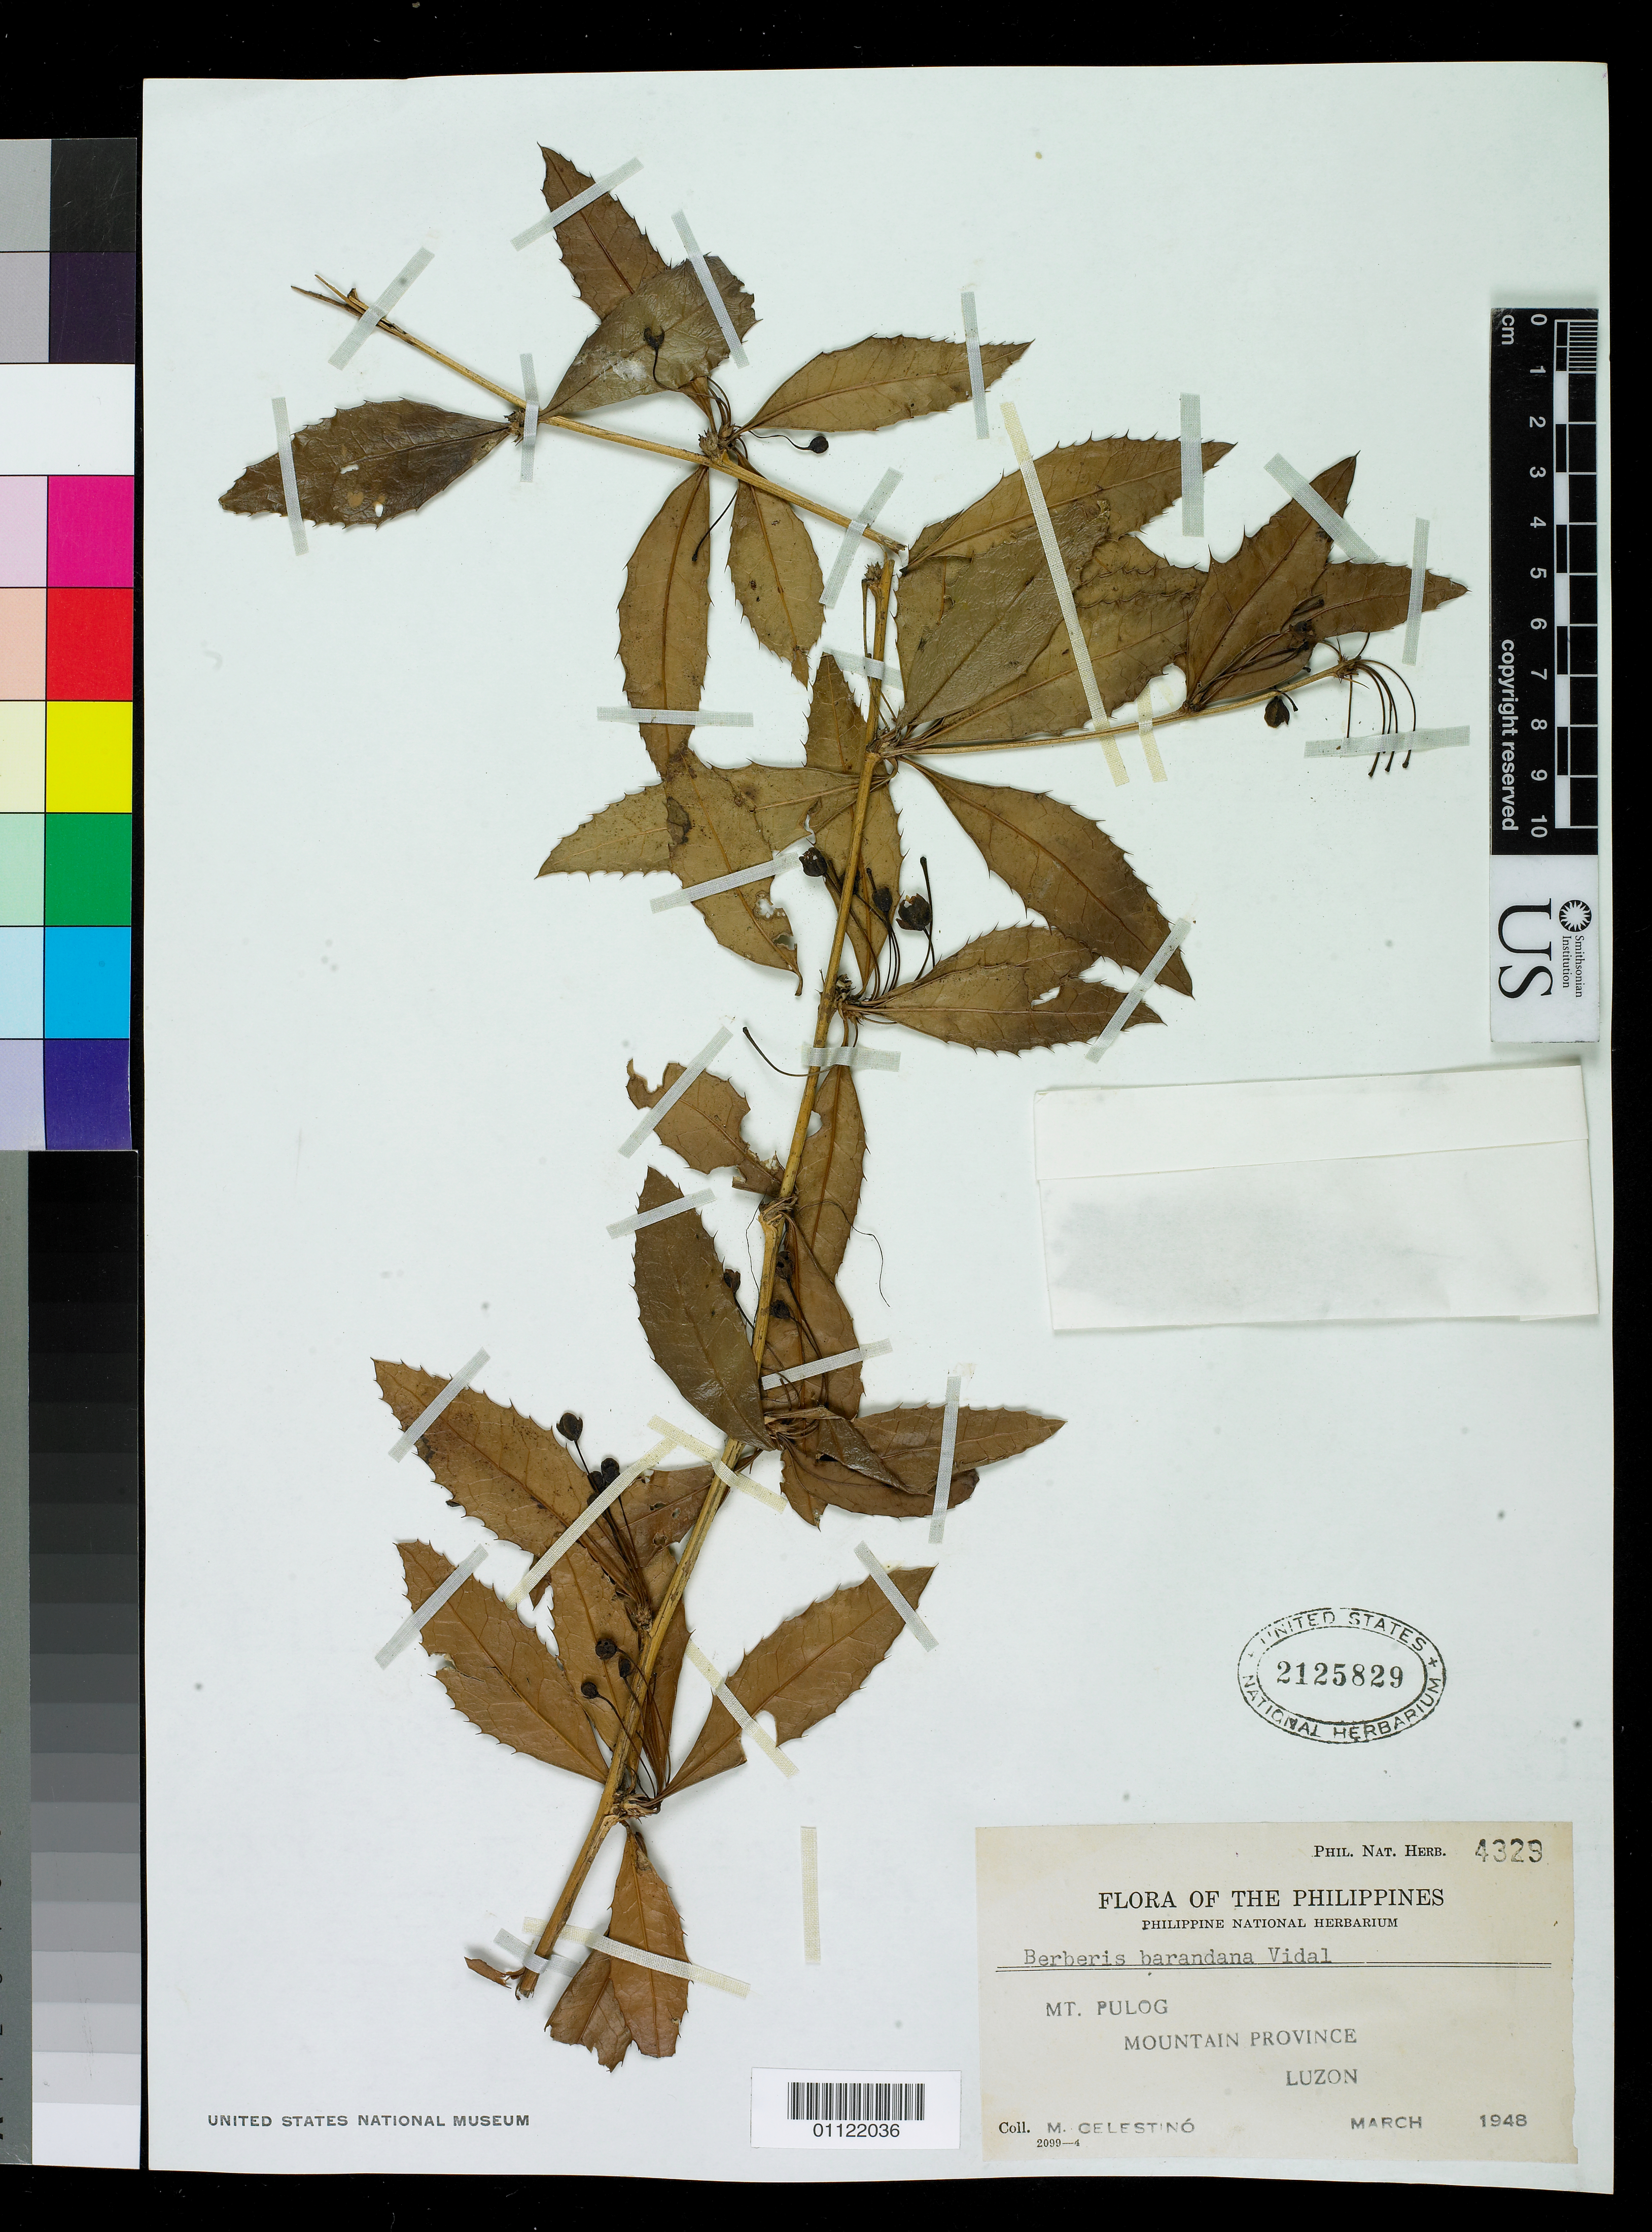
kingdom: Plantae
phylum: Tracheophyta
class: Magnoliopsida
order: Ranunculales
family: Berberidaceae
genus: Berberis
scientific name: Berberis barandana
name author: S. Vidal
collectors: M. Celestino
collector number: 4329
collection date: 1948-03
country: Philippines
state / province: Cordillera (Administrative Region)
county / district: Mountain province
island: Luzon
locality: Mt. Pulog, Mountain Province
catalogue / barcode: US 2125829